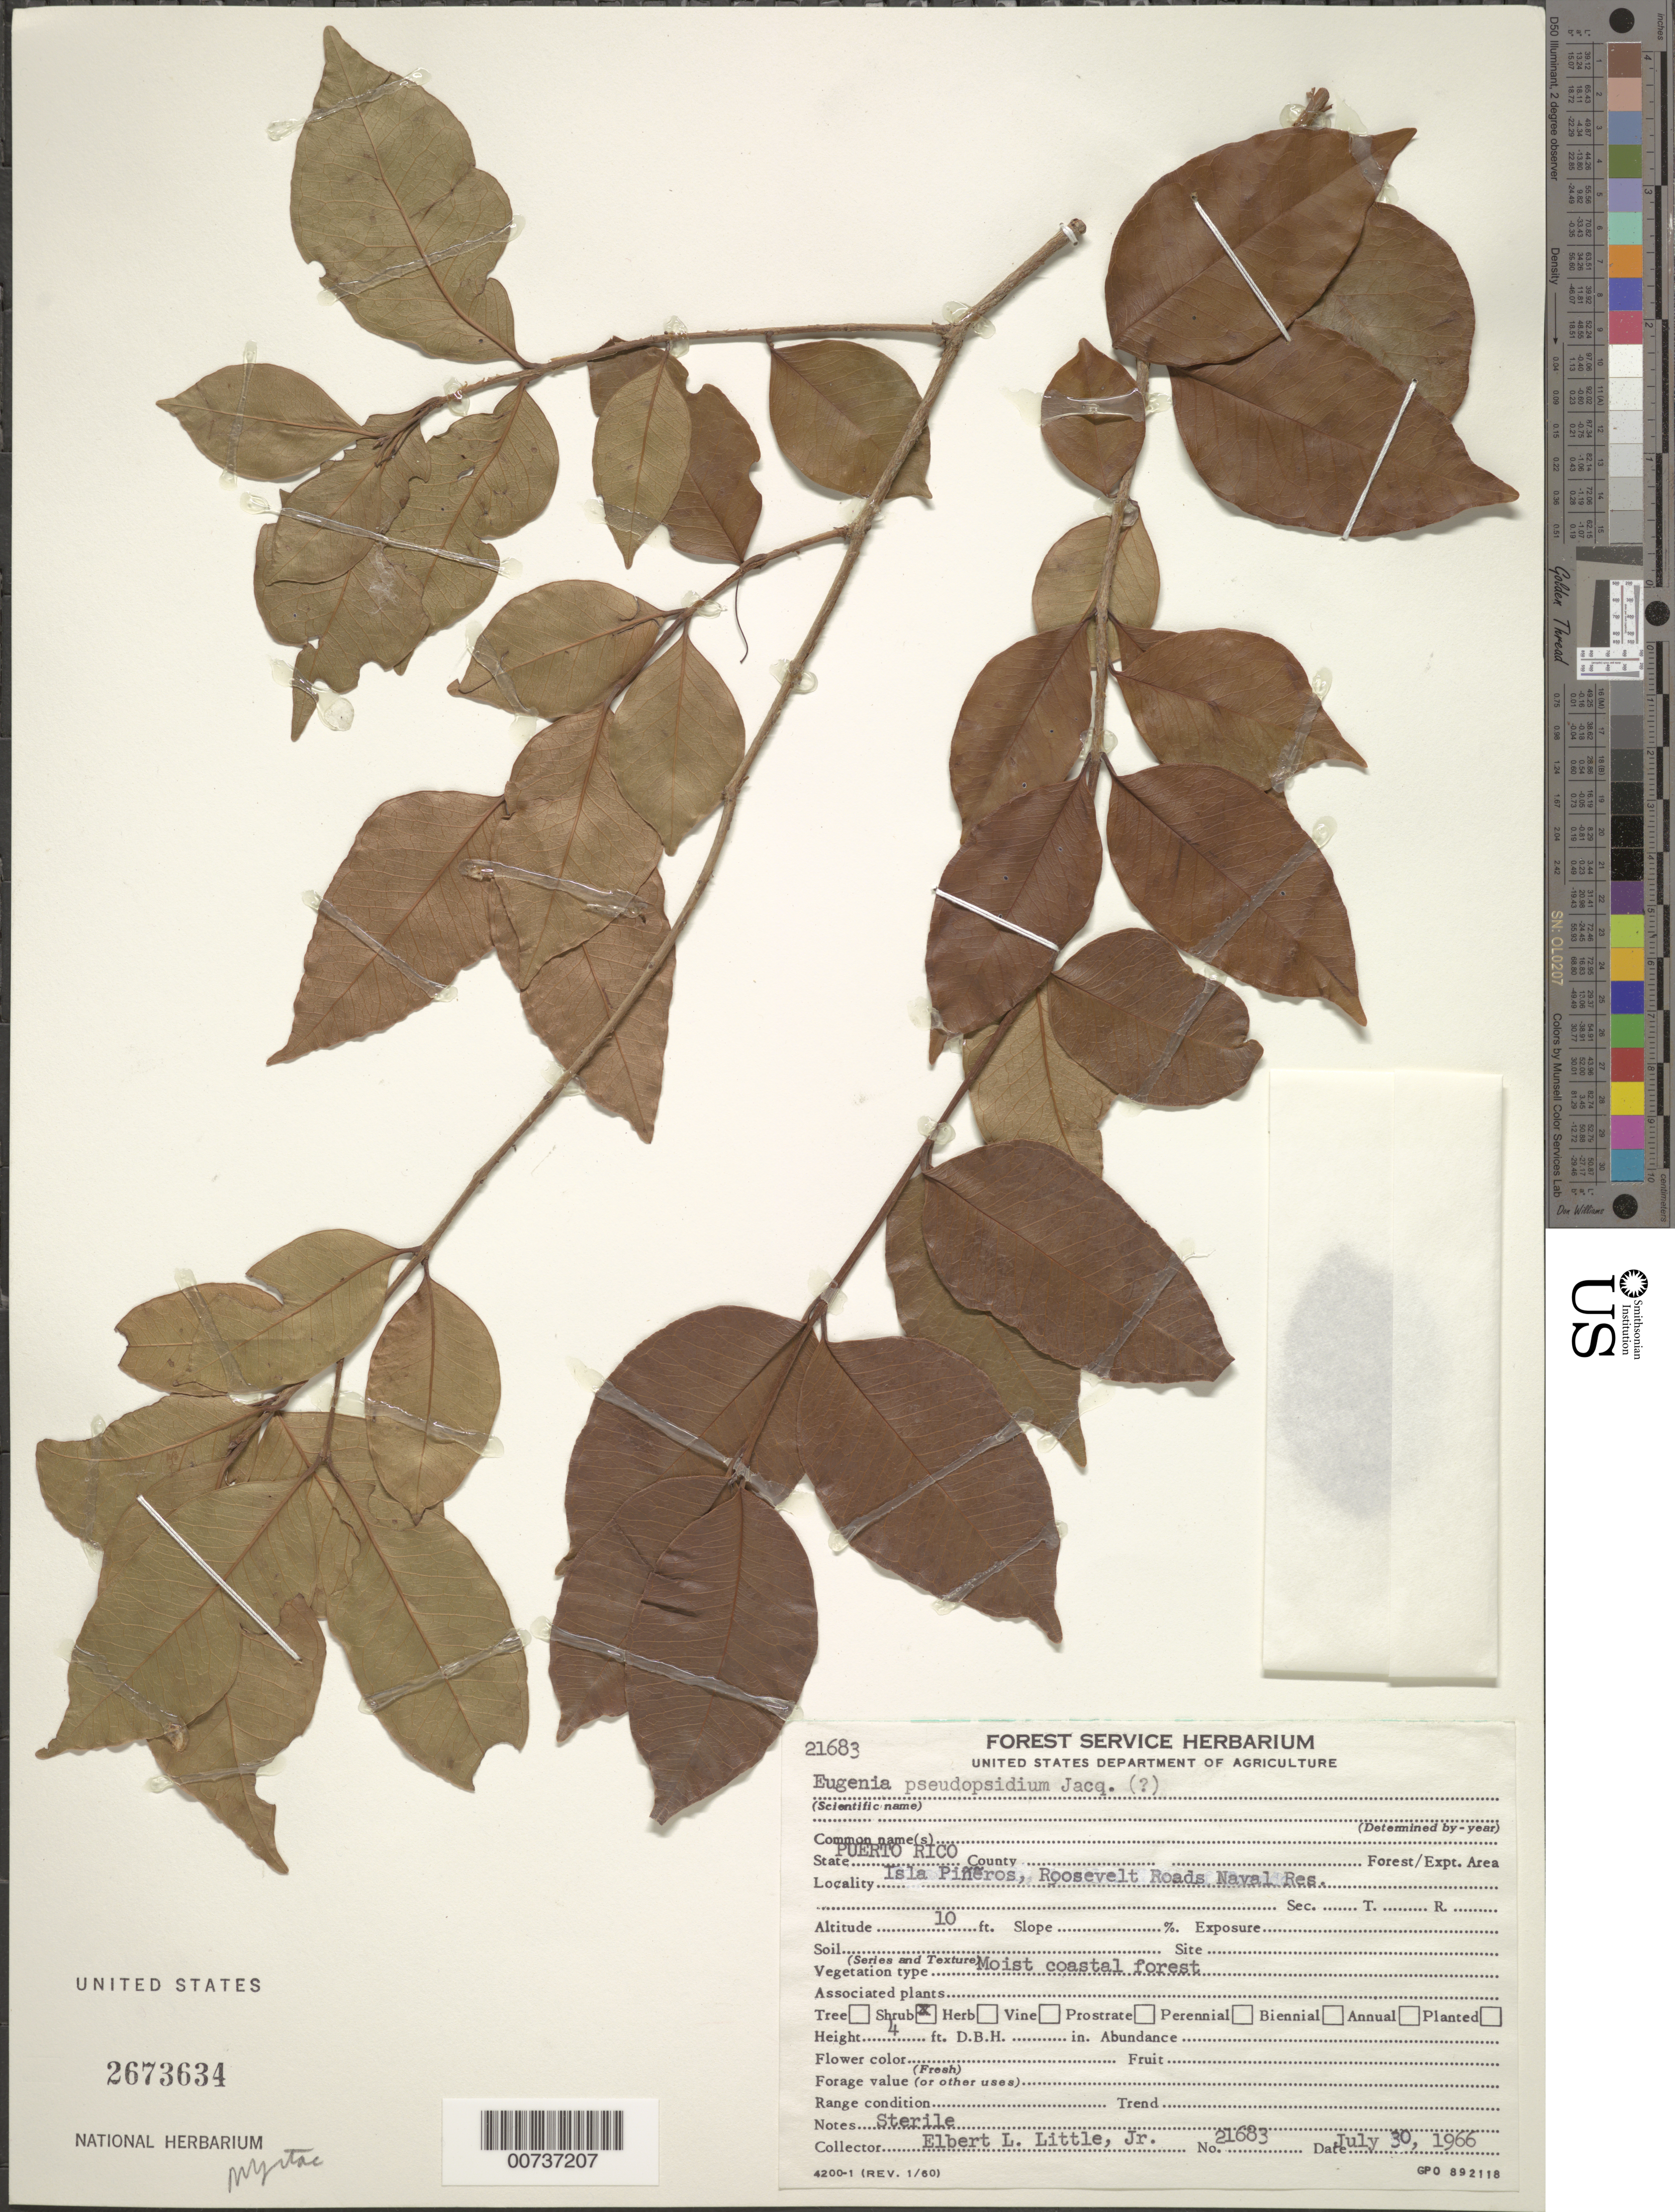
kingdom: Plantae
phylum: Tracheophyta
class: Magnoliopsida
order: Myrtales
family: Myrtaceae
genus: Eugenia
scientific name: Eugenia pseudopsidium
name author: Jacq.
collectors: E. L. Little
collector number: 21683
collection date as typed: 30 Jul 1966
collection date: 1966-07-30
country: Puerto Rico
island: Piñeros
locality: Isla Piñeros, Roosevelt Roads Naval Res.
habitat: Moist coastal forest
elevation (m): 3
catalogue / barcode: US 2673634